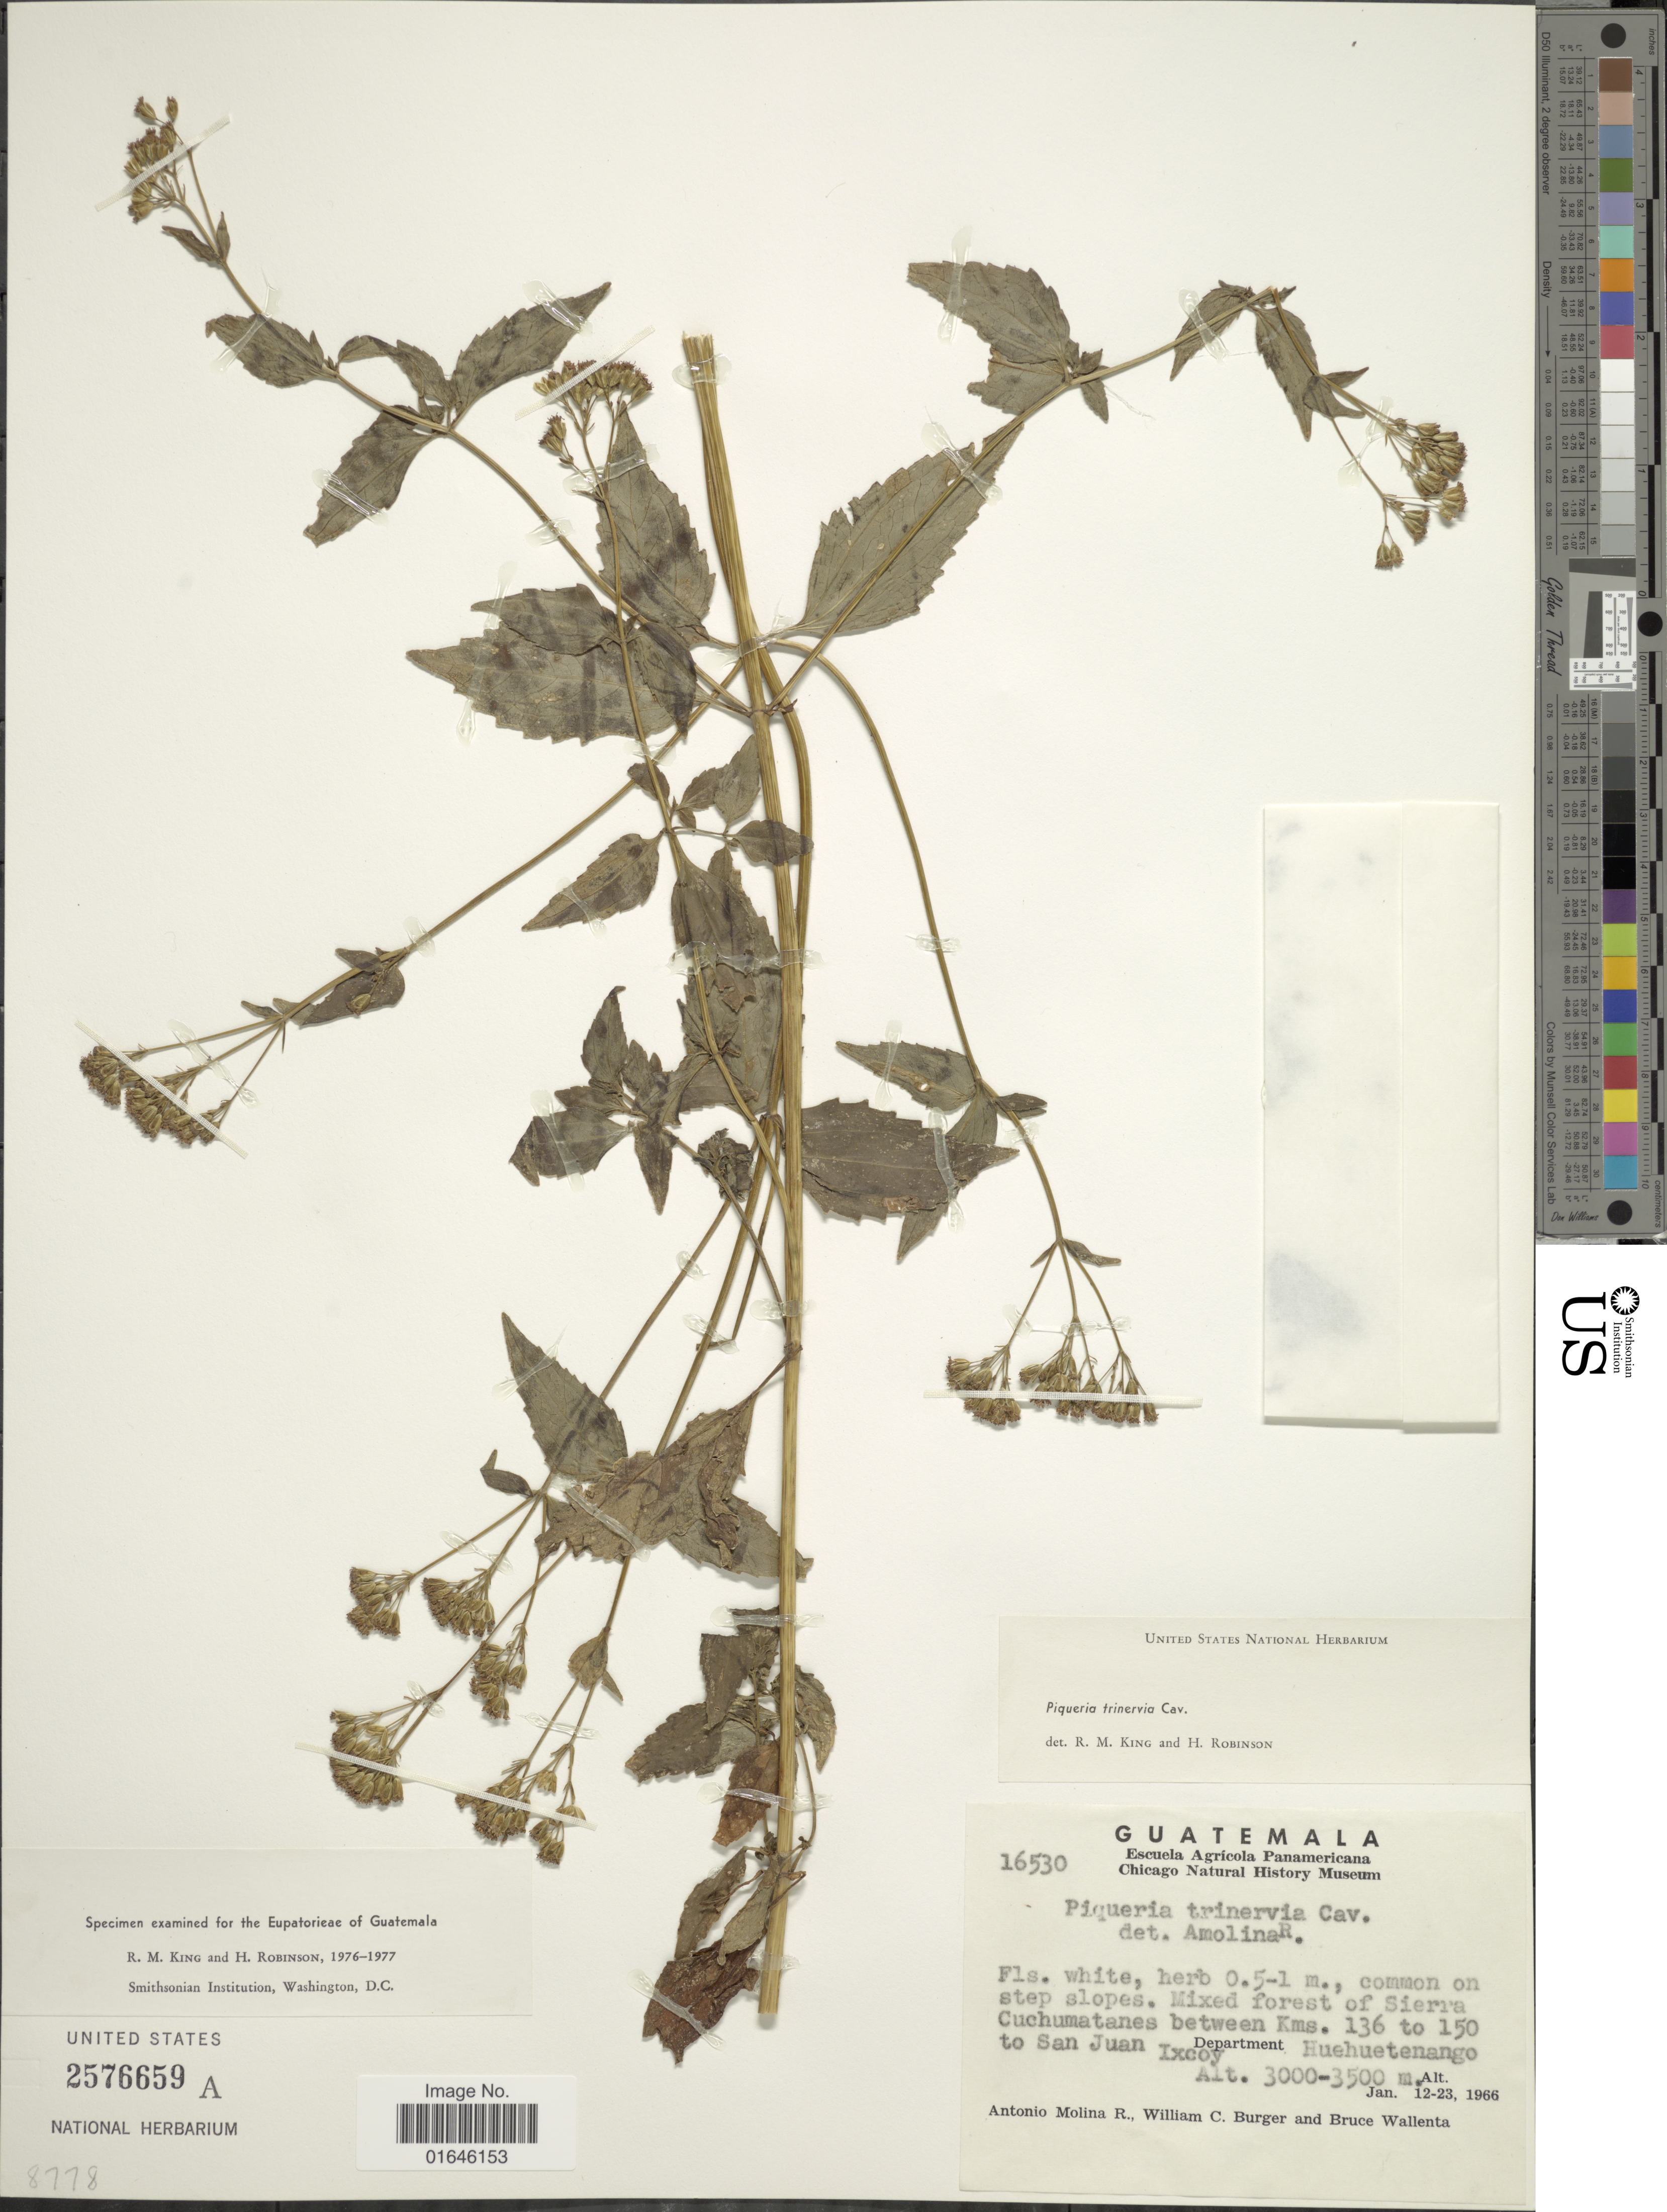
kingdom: Plantae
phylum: Tracheophyta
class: Magnoliopsida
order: Asterales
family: Asteraceae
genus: Piqueria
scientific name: Piqueria trinervia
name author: Cav.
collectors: A. Molina R., W. Burger & B. Wallenta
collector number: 16530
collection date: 1966-01-12/1966-01-23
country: Guatemala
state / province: Huehuetenango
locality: Common on step slopes, Mixed forest of Sierra Cuchumatanes between Kms, 136 to 150 to San Juan Ixcoy, Department Huehuetenango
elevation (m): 3000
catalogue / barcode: US 2576659A